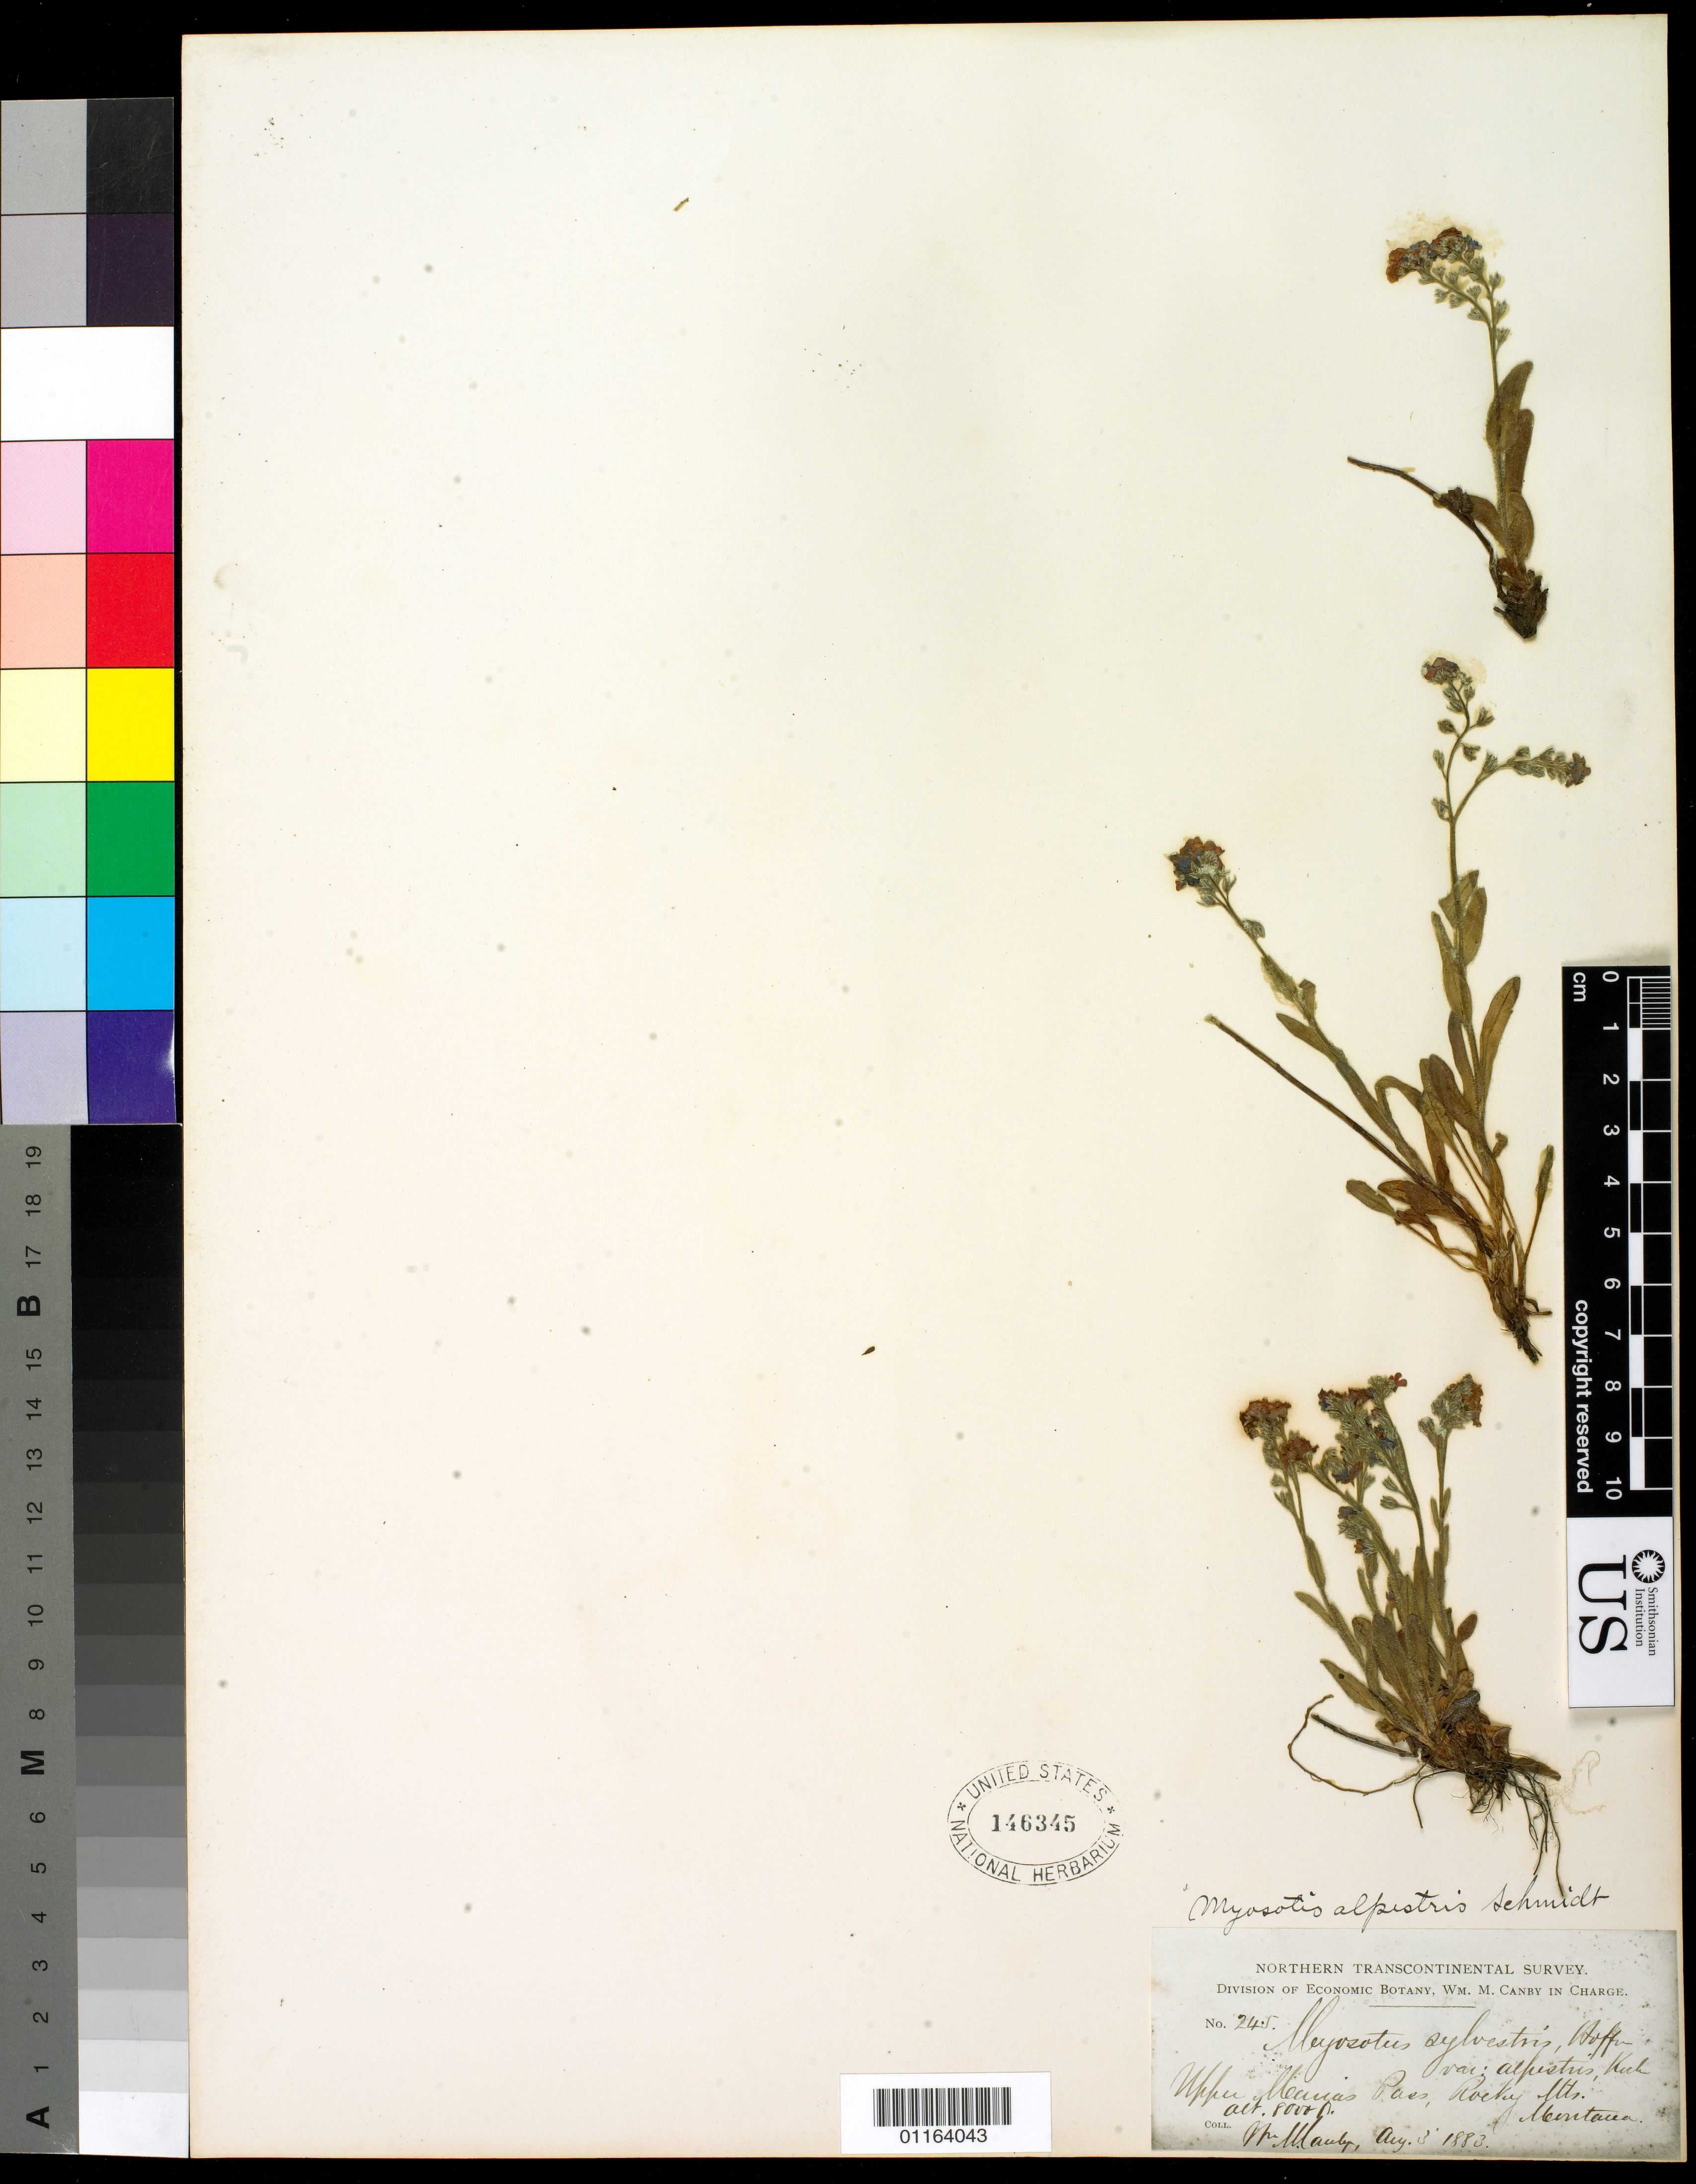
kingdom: Plantae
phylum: Tracheophyta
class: Magnoliopsida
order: Boraginales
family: Boraginaceae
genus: Myosotis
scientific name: Myosotis alpestris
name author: F.W. Schmidt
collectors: W. M. Canby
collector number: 245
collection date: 1883-08-03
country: United States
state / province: Montana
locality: Upper Marias Pass, Rocky Mts.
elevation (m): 2438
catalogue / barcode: US 146345